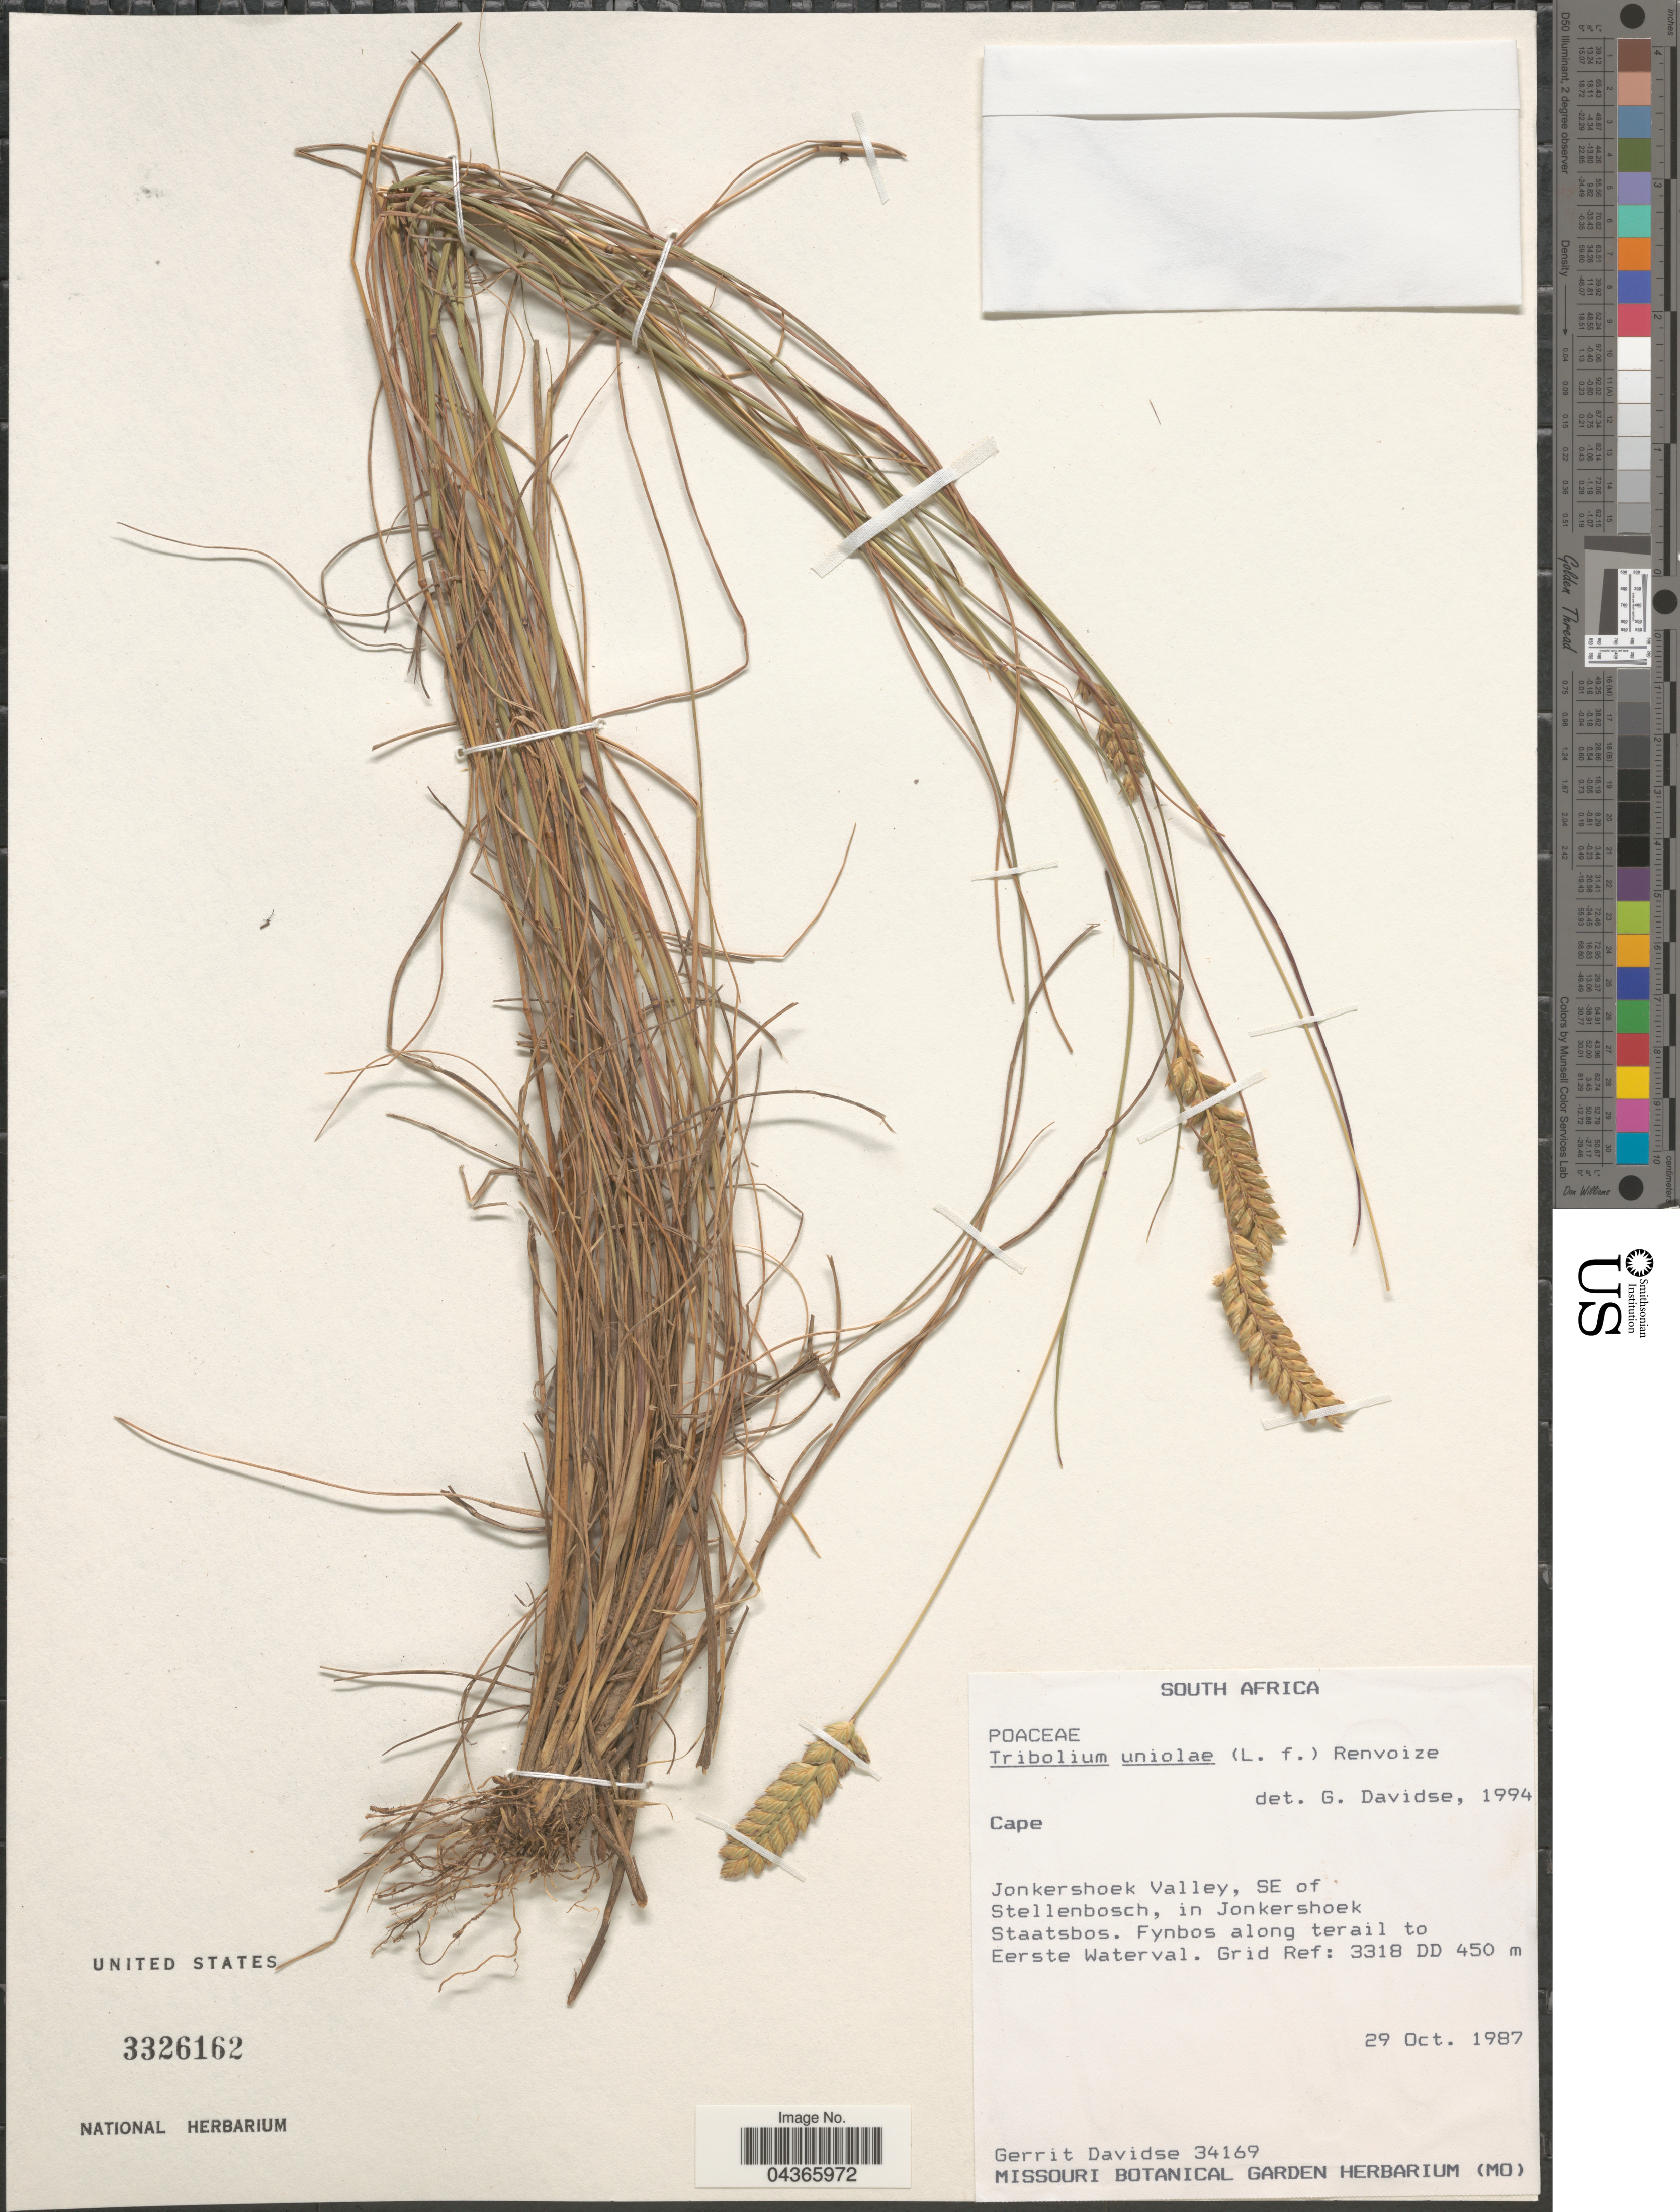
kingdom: Plantae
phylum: Tracheophyta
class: Liliopsida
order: Poales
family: Poaceae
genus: Tribolium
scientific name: Tribolium uniolae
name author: (L. f.) Renvoize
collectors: G. Davidse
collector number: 34169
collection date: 1987-10-29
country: South Africa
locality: Cape. Jonkershoek Valley, SE of Stellenbesch, in Jonkershoek Staatsbos. Fynbos along terail to Eerste Waterval. Grid Ref: 3318 DD.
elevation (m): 450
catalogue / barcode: US 3326162